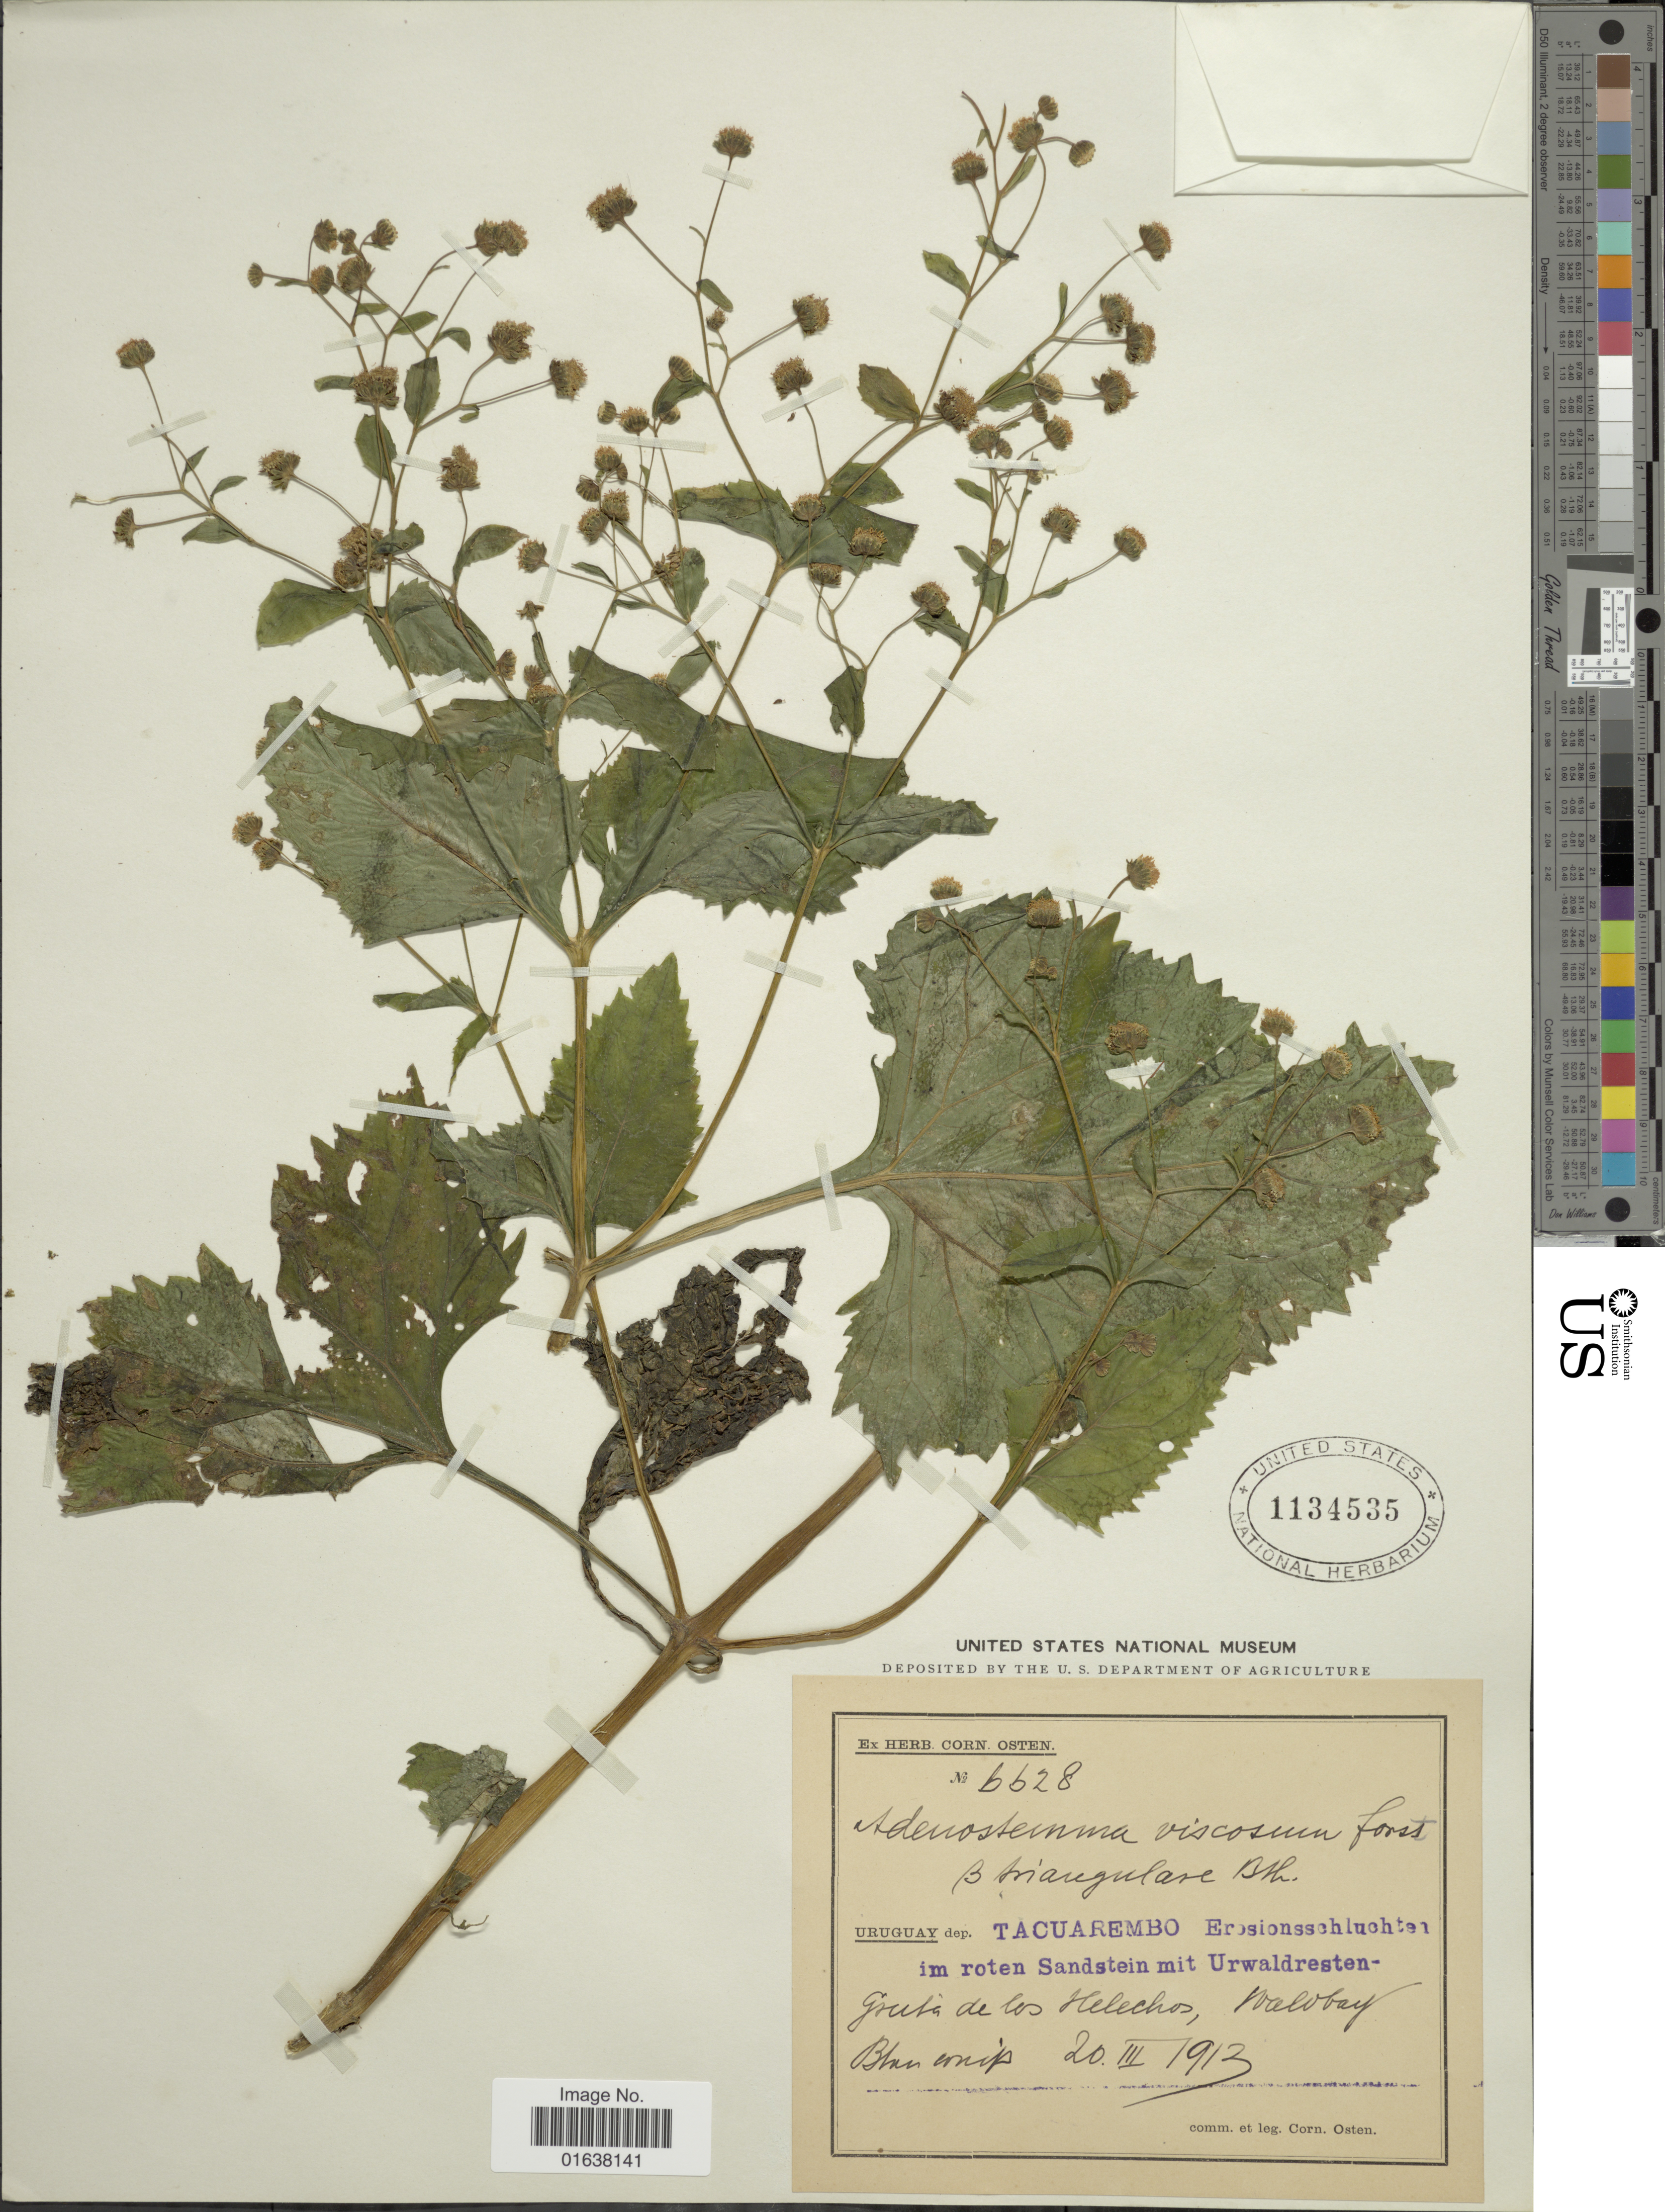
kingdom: Plantae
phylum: Tracheophyta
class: Magnoliopsida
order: Asterales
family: Asteraceae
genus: Adenostemma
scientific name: Adenostemma brasilianum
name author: (Pers.) Cass.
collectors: C. Osten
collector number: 6628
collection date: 1913-03-20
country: Uruguay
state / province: Tacuarembó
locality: Erosionsschluchter im roten Sandstein mit Urwaldresten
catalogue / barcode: US 1134535